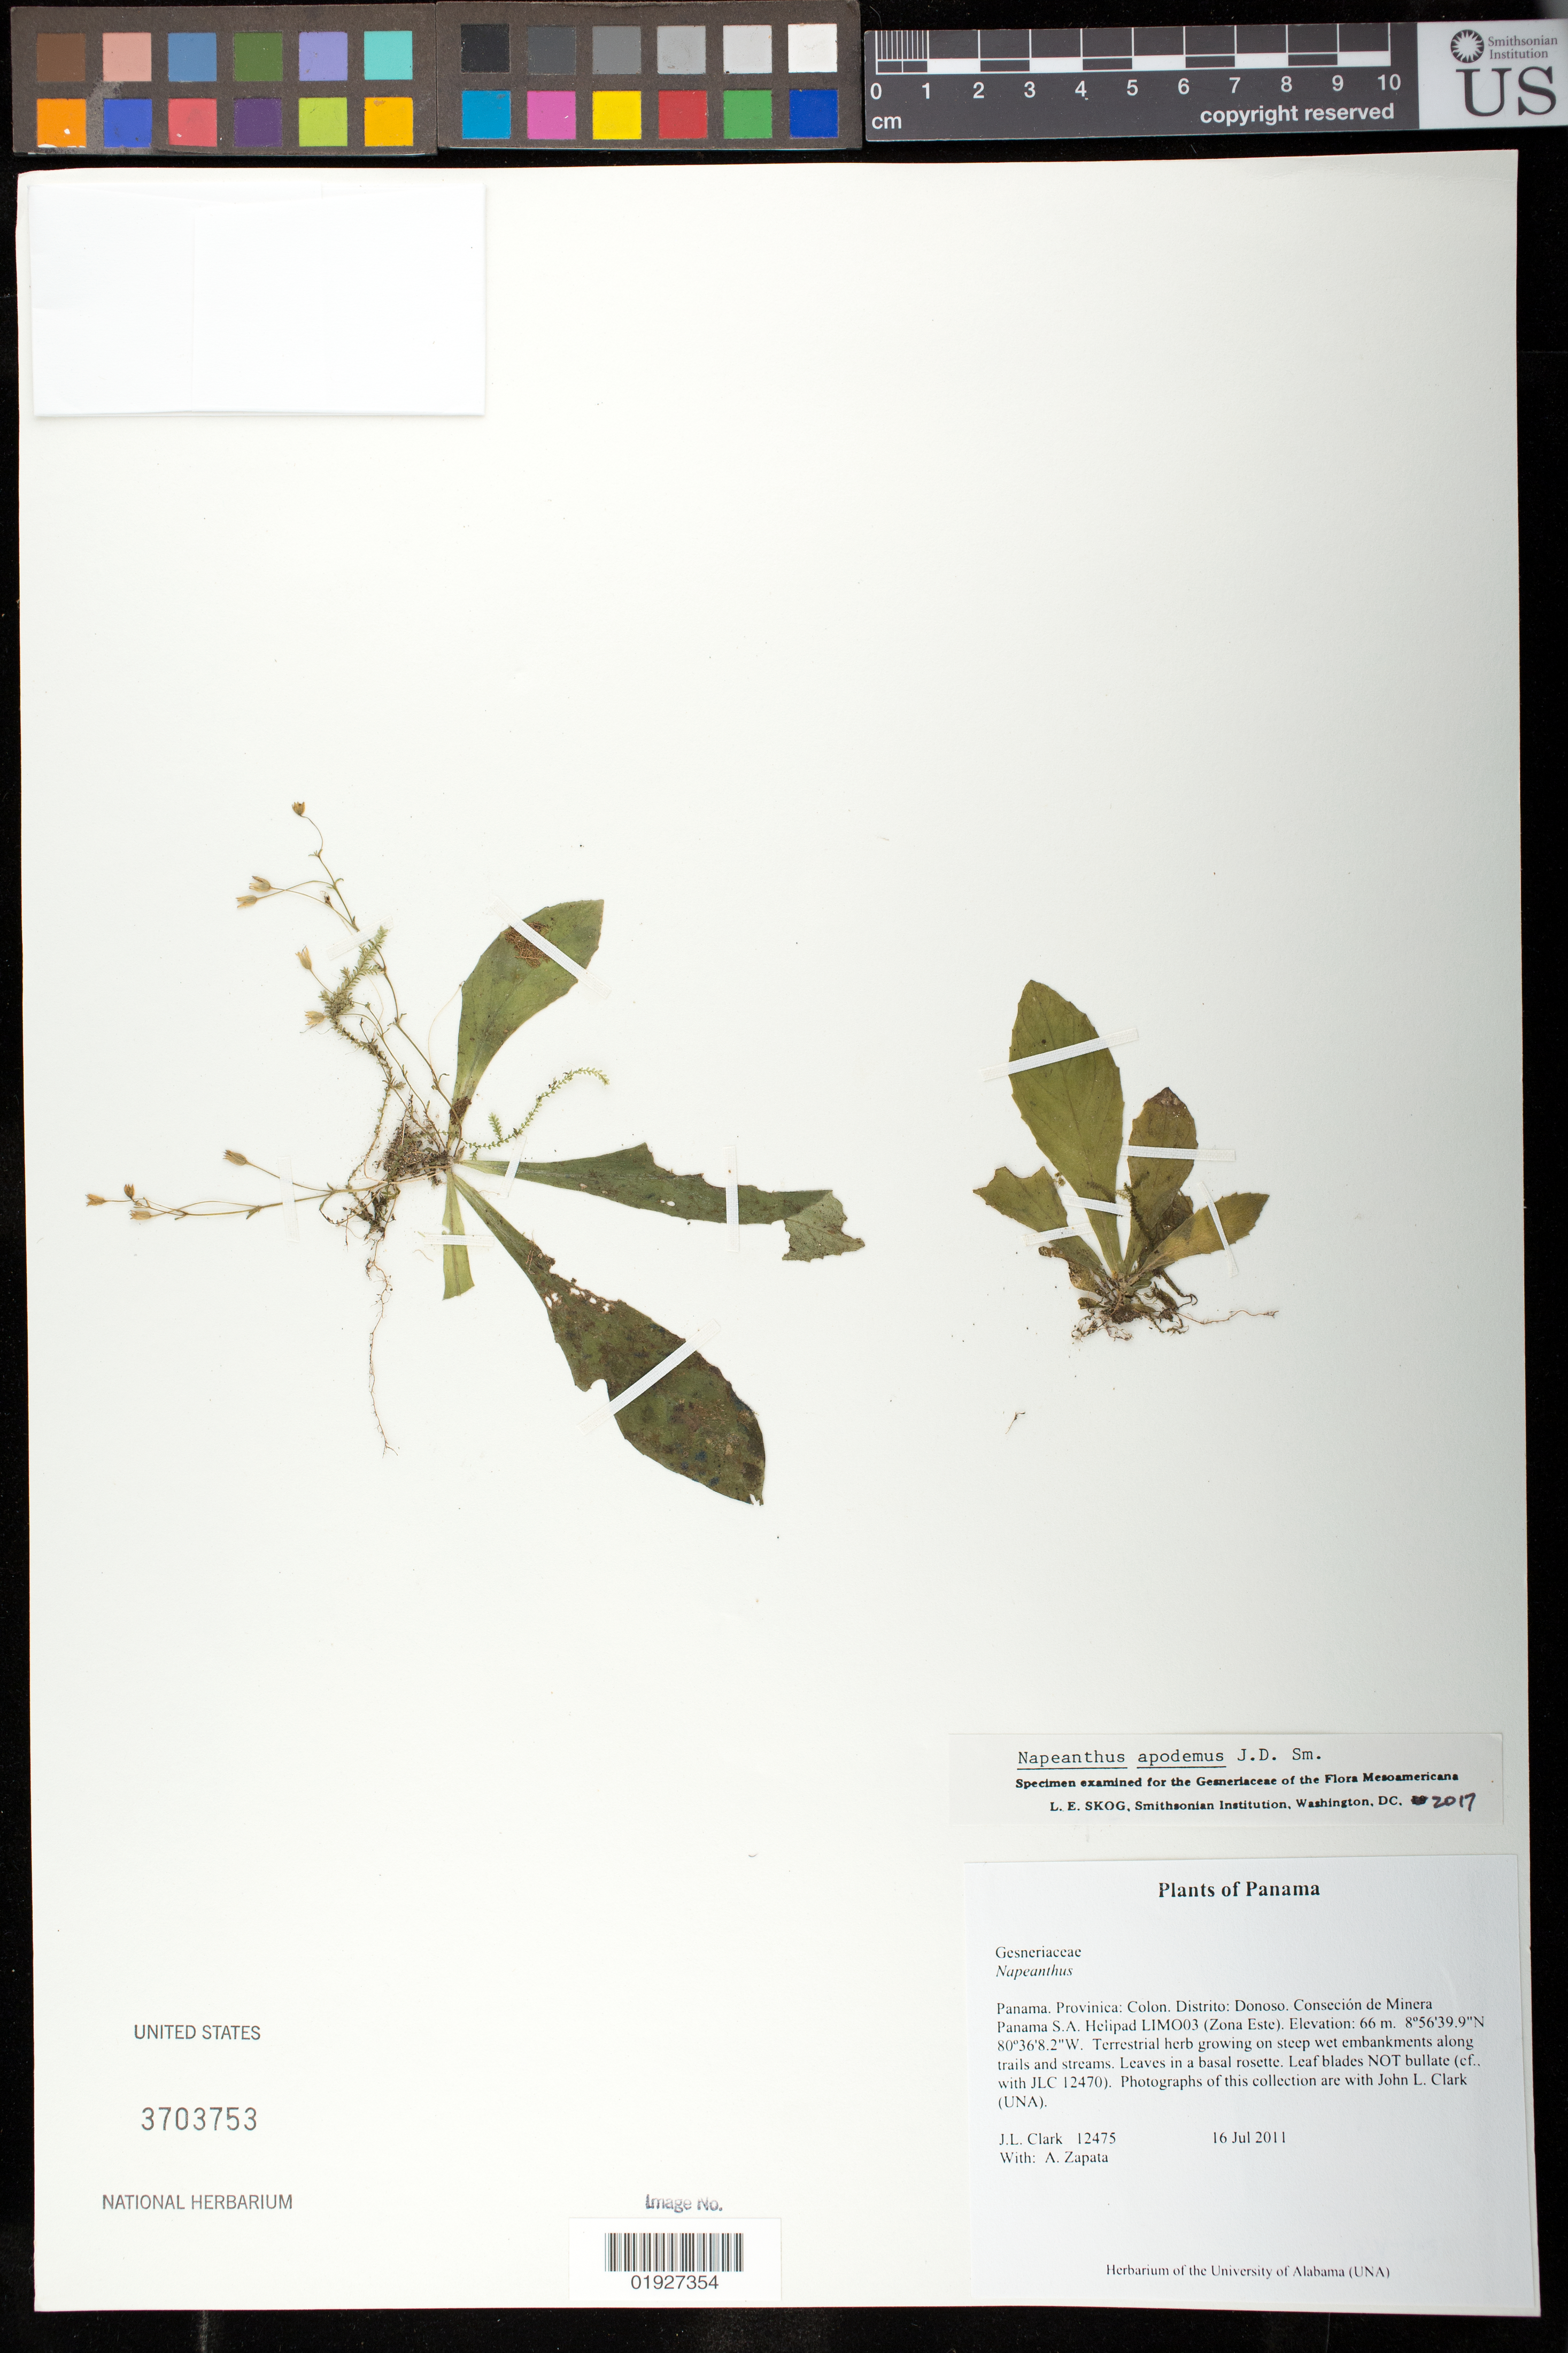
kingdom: Plantae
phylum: Tracheophyta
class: Magnoliopsida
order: Lamiales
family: Gesneriaceae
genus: Napeanthus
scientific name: Napeanthus apodemus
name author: Donn. Sm.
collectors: J. L. Clark & A. Zapata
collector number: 12475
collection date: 2011-07-16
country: Panama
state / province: Colón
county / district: Donoso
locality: Conseción de Minera Panama S.A. Helipad LIMO03 (Zona Este).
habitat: Growing on steep wet embankments along trails and streams.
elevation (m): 66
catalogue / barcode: US 3703753